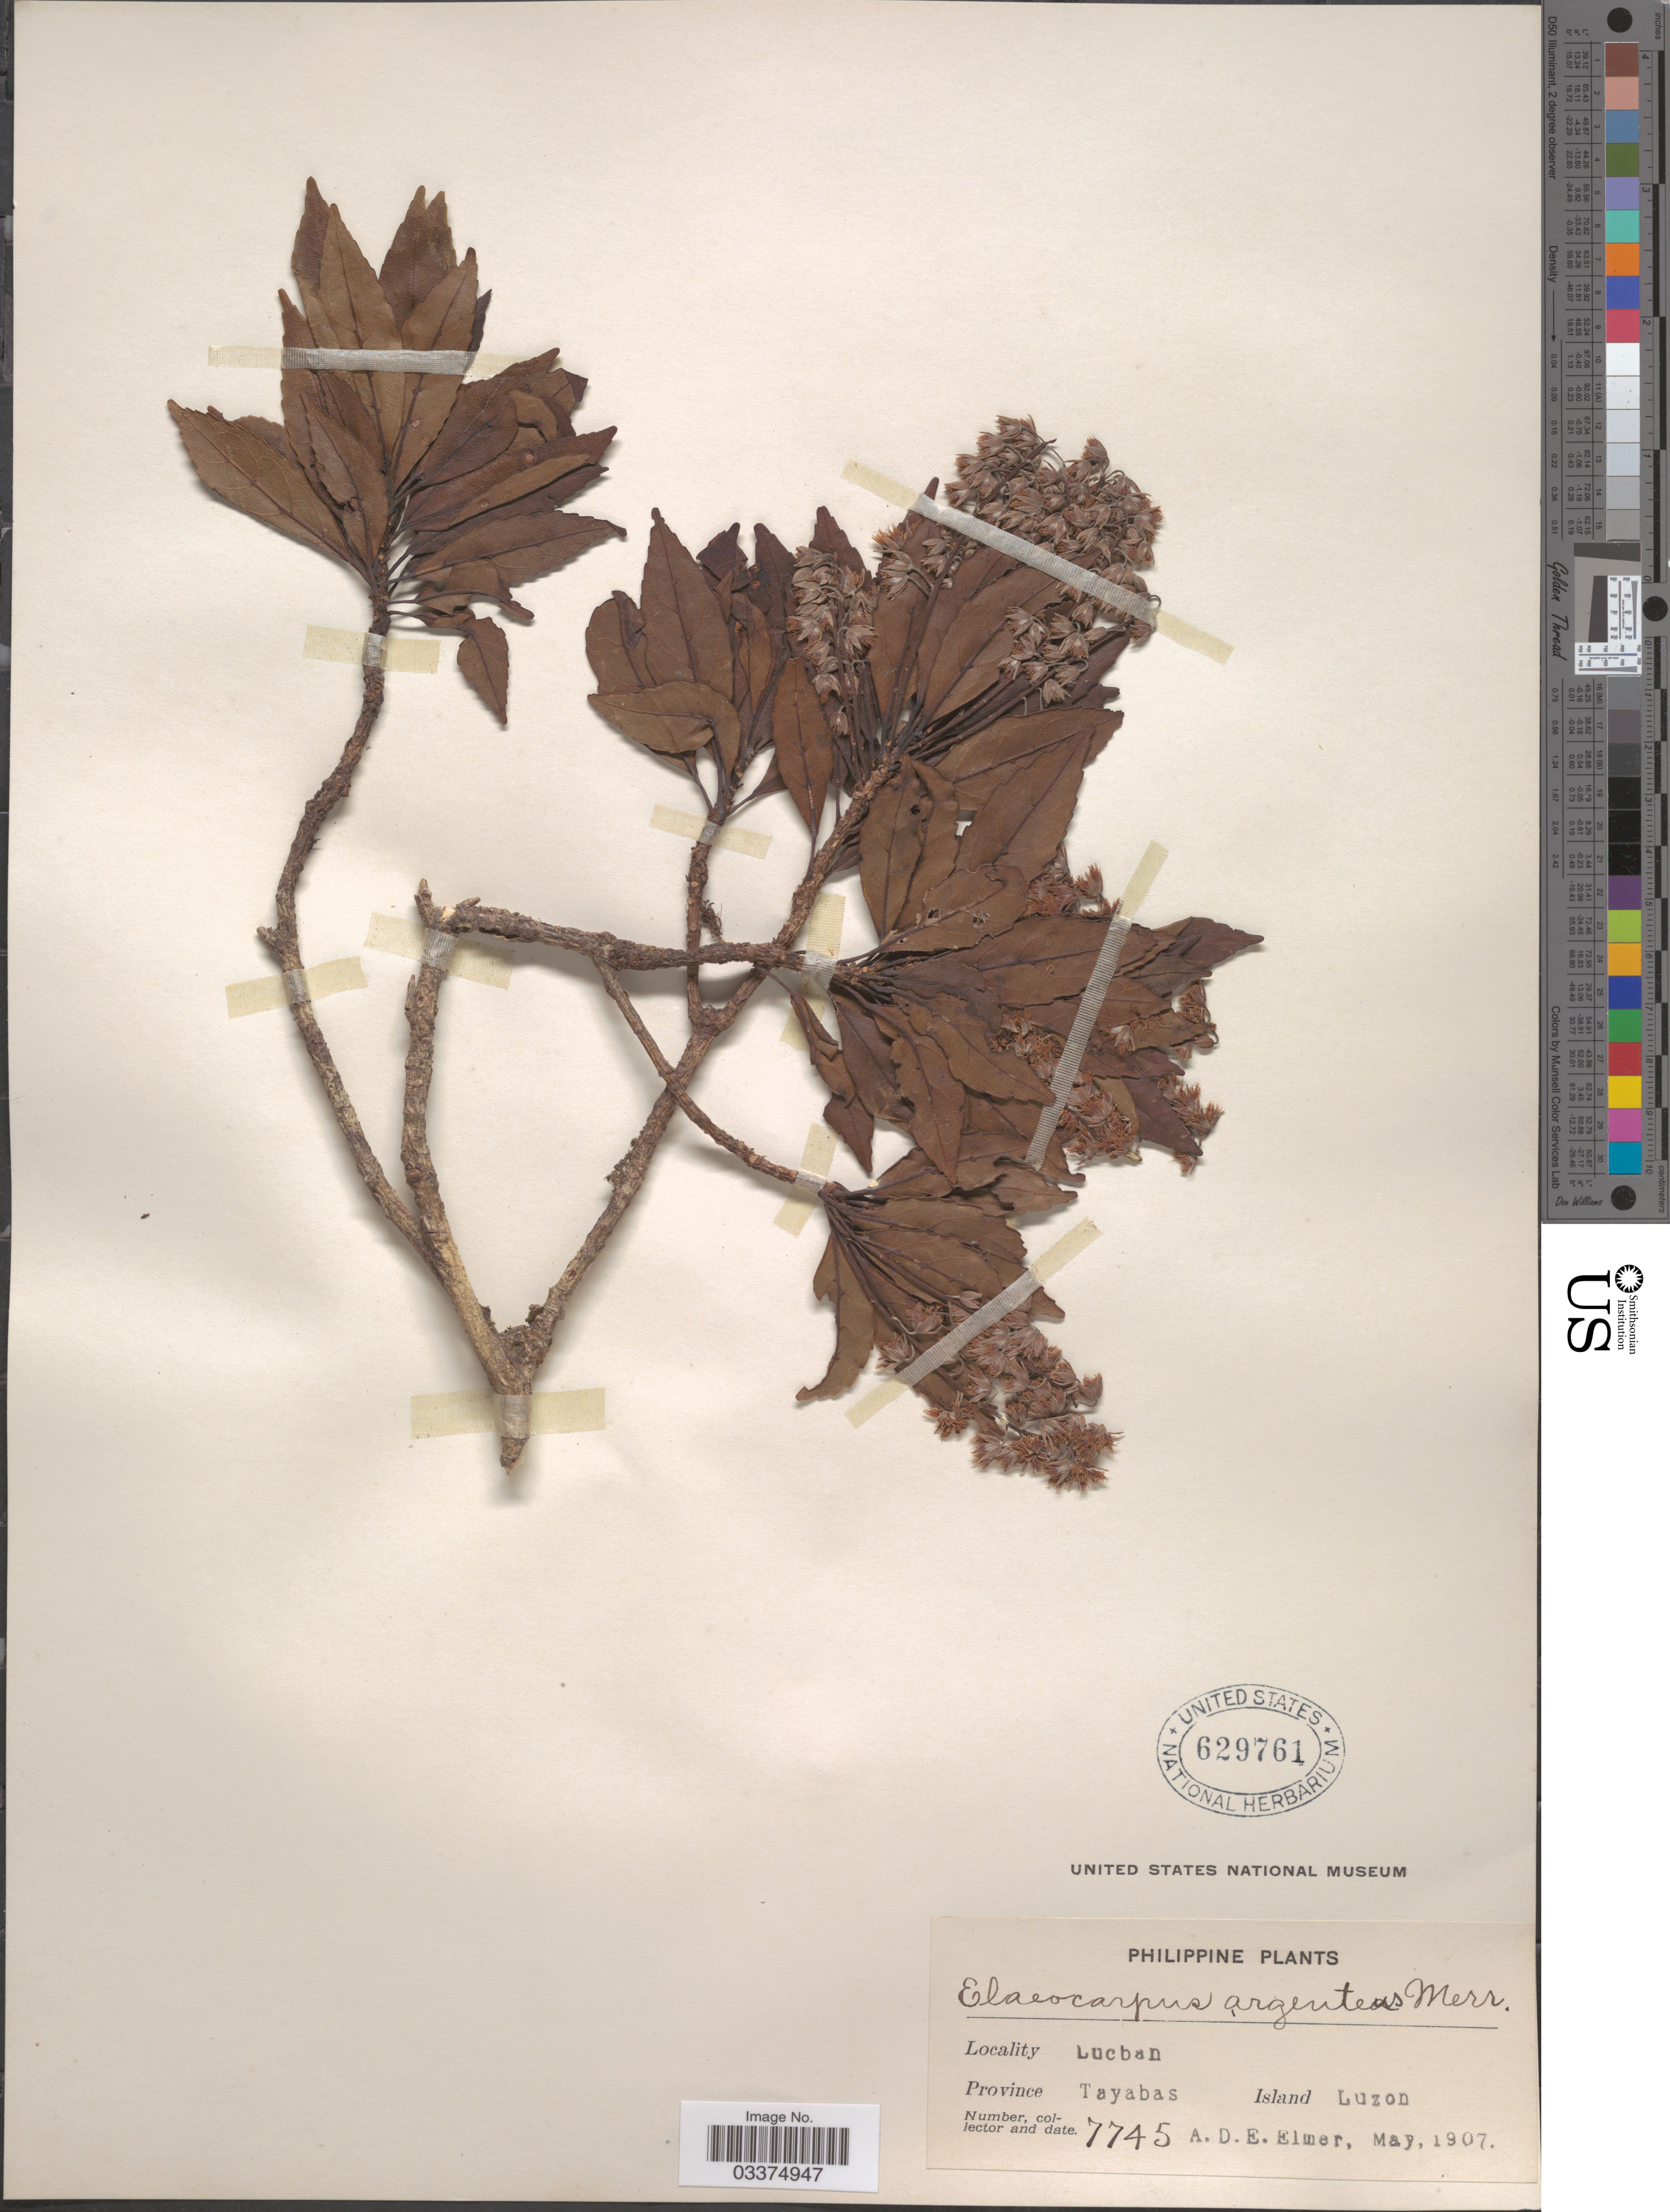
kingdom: Plantae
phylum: Tracheophyta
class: Magnoliopsida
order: Oxalidales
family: Elaeocarpaceae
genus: Elaeocarpus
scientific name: Elaeocarpus argenteus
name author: Merr.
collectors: A. D. E. Elmer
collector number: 7745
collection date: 1907-05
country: Philippines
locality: Lucban. Province Tayabas, Island Luzon.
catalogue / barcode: US 629761